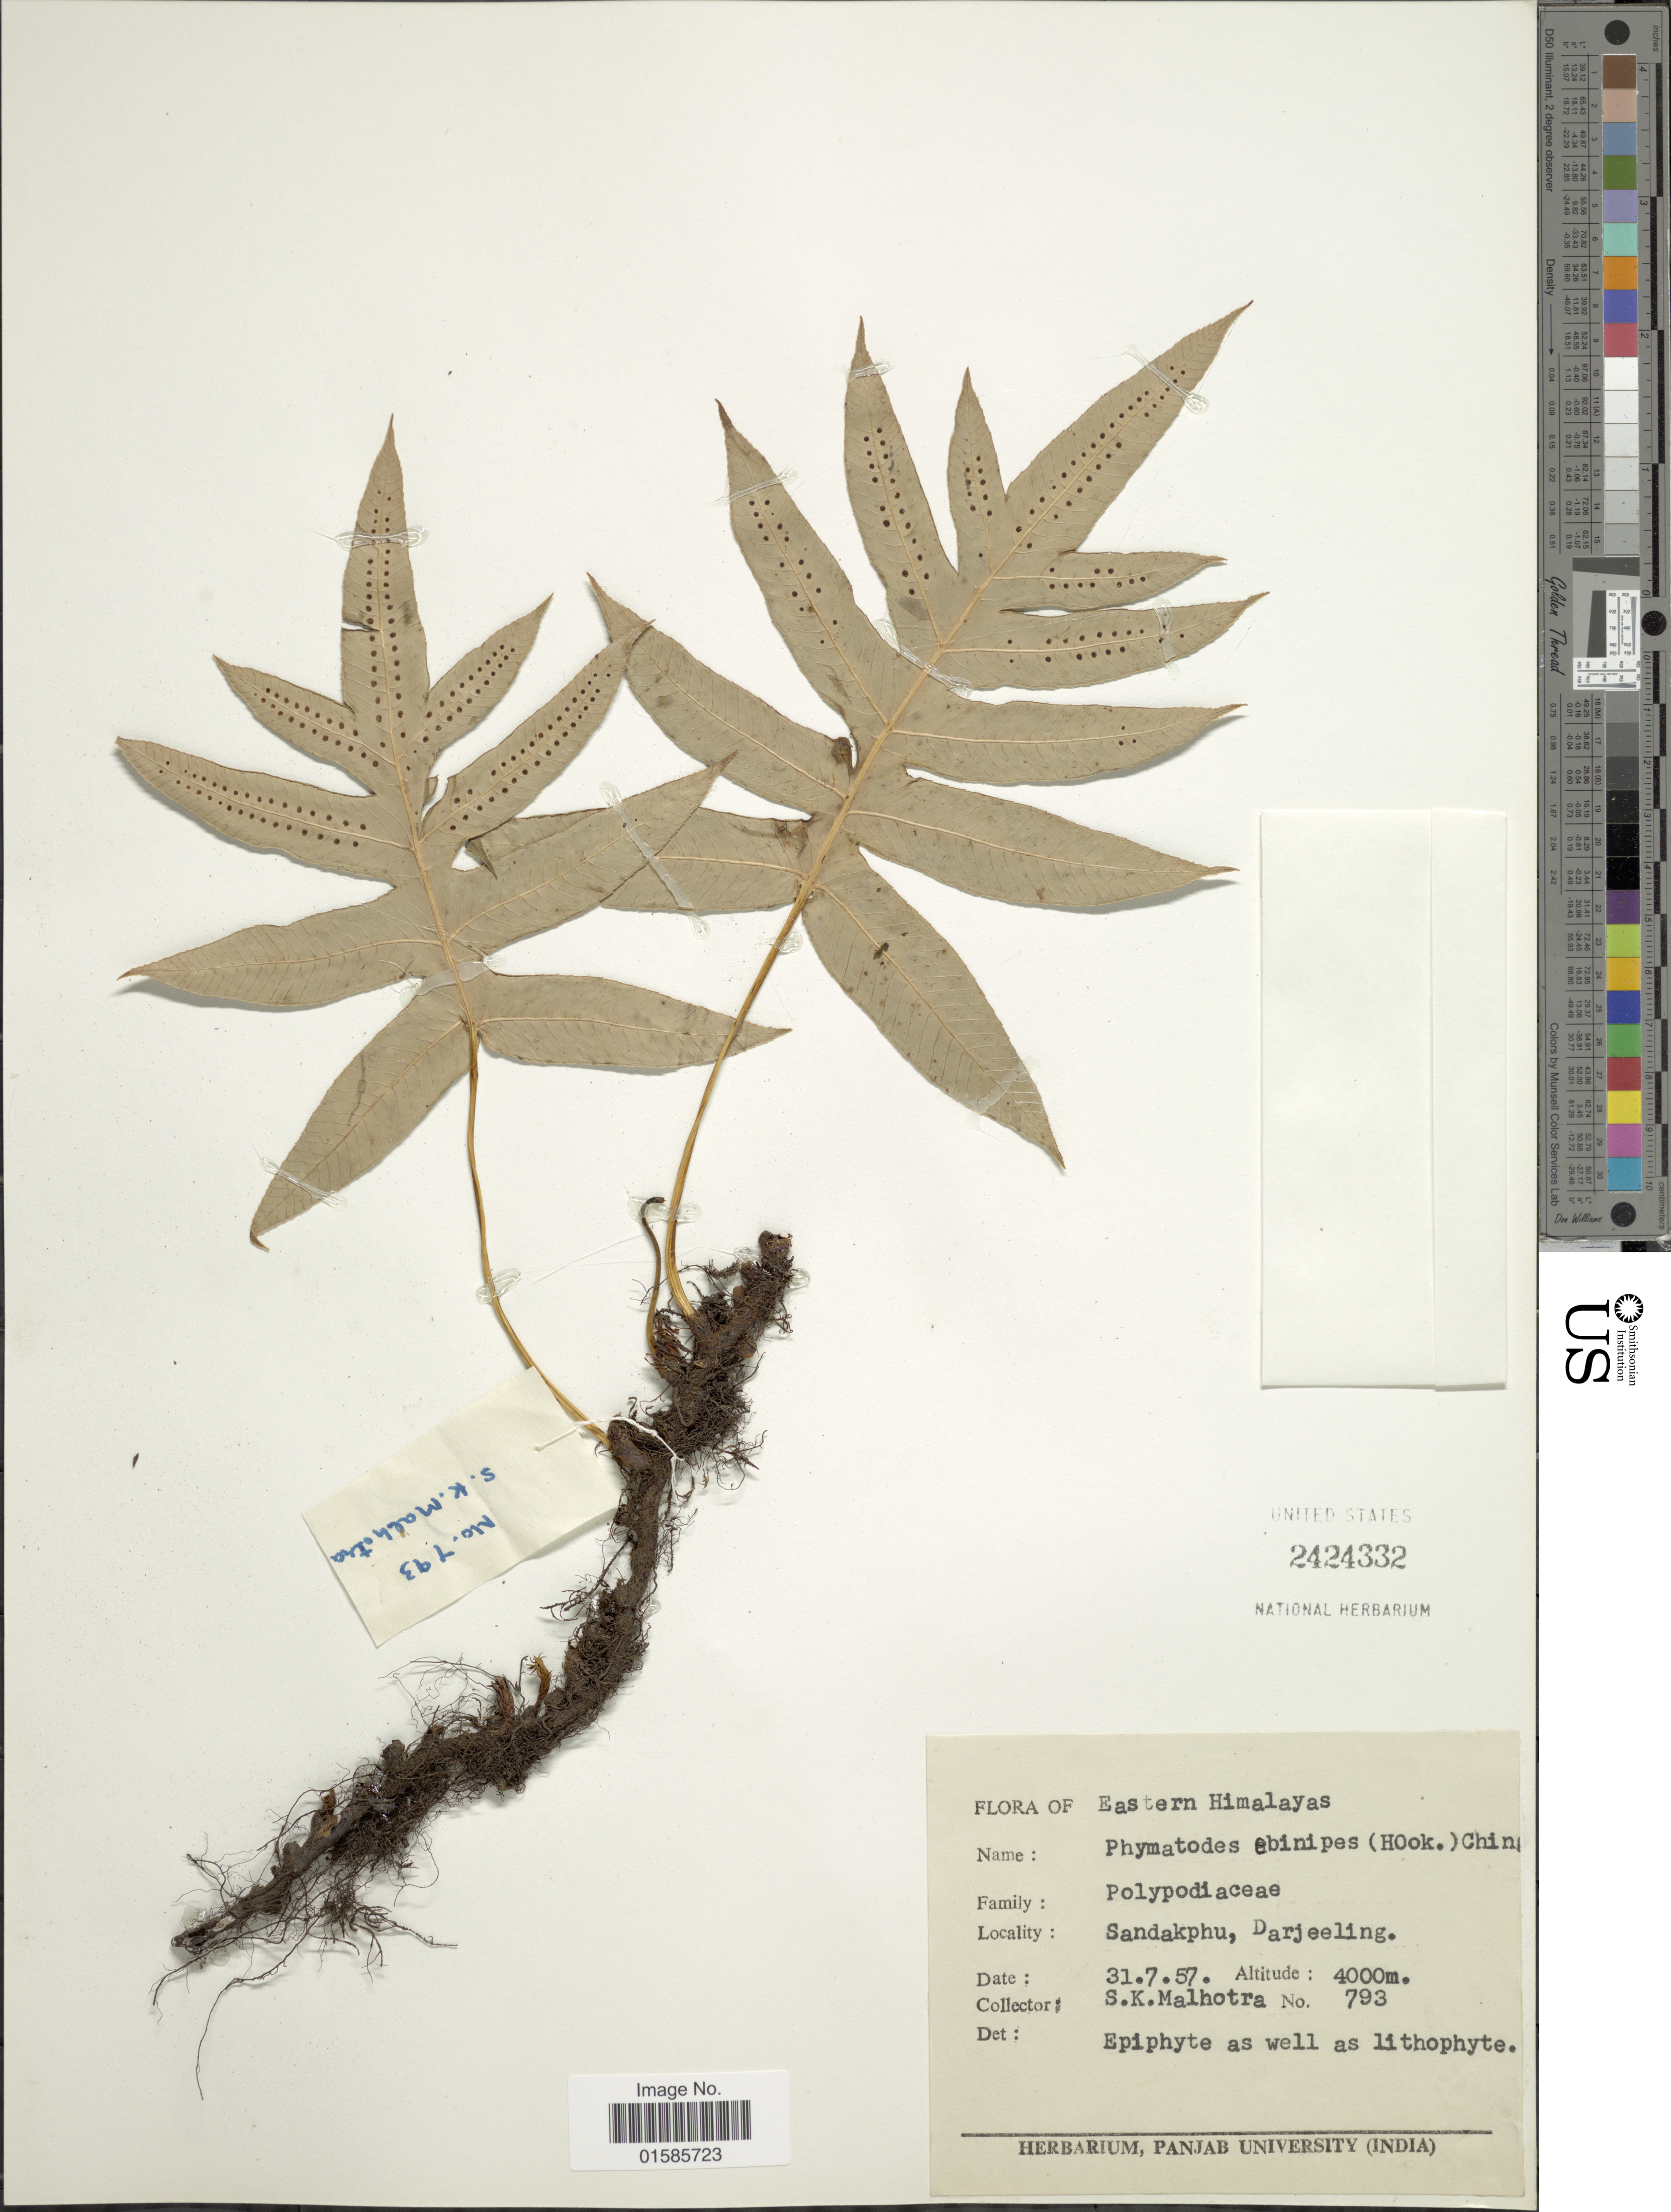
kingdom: Plantae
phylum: Tracheophyta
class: Polypodiopsida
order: Polypodiales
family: Polypodiaceae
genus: Microsorum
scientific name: Microsorum ebenipes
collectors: S. Malhotra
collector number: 793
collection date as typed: Transcribed d/m/y: 31/7/57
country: India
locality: Eastern Himalayas, Sandakphu, Darjeeling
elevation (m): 4000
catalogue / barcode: US 2424332